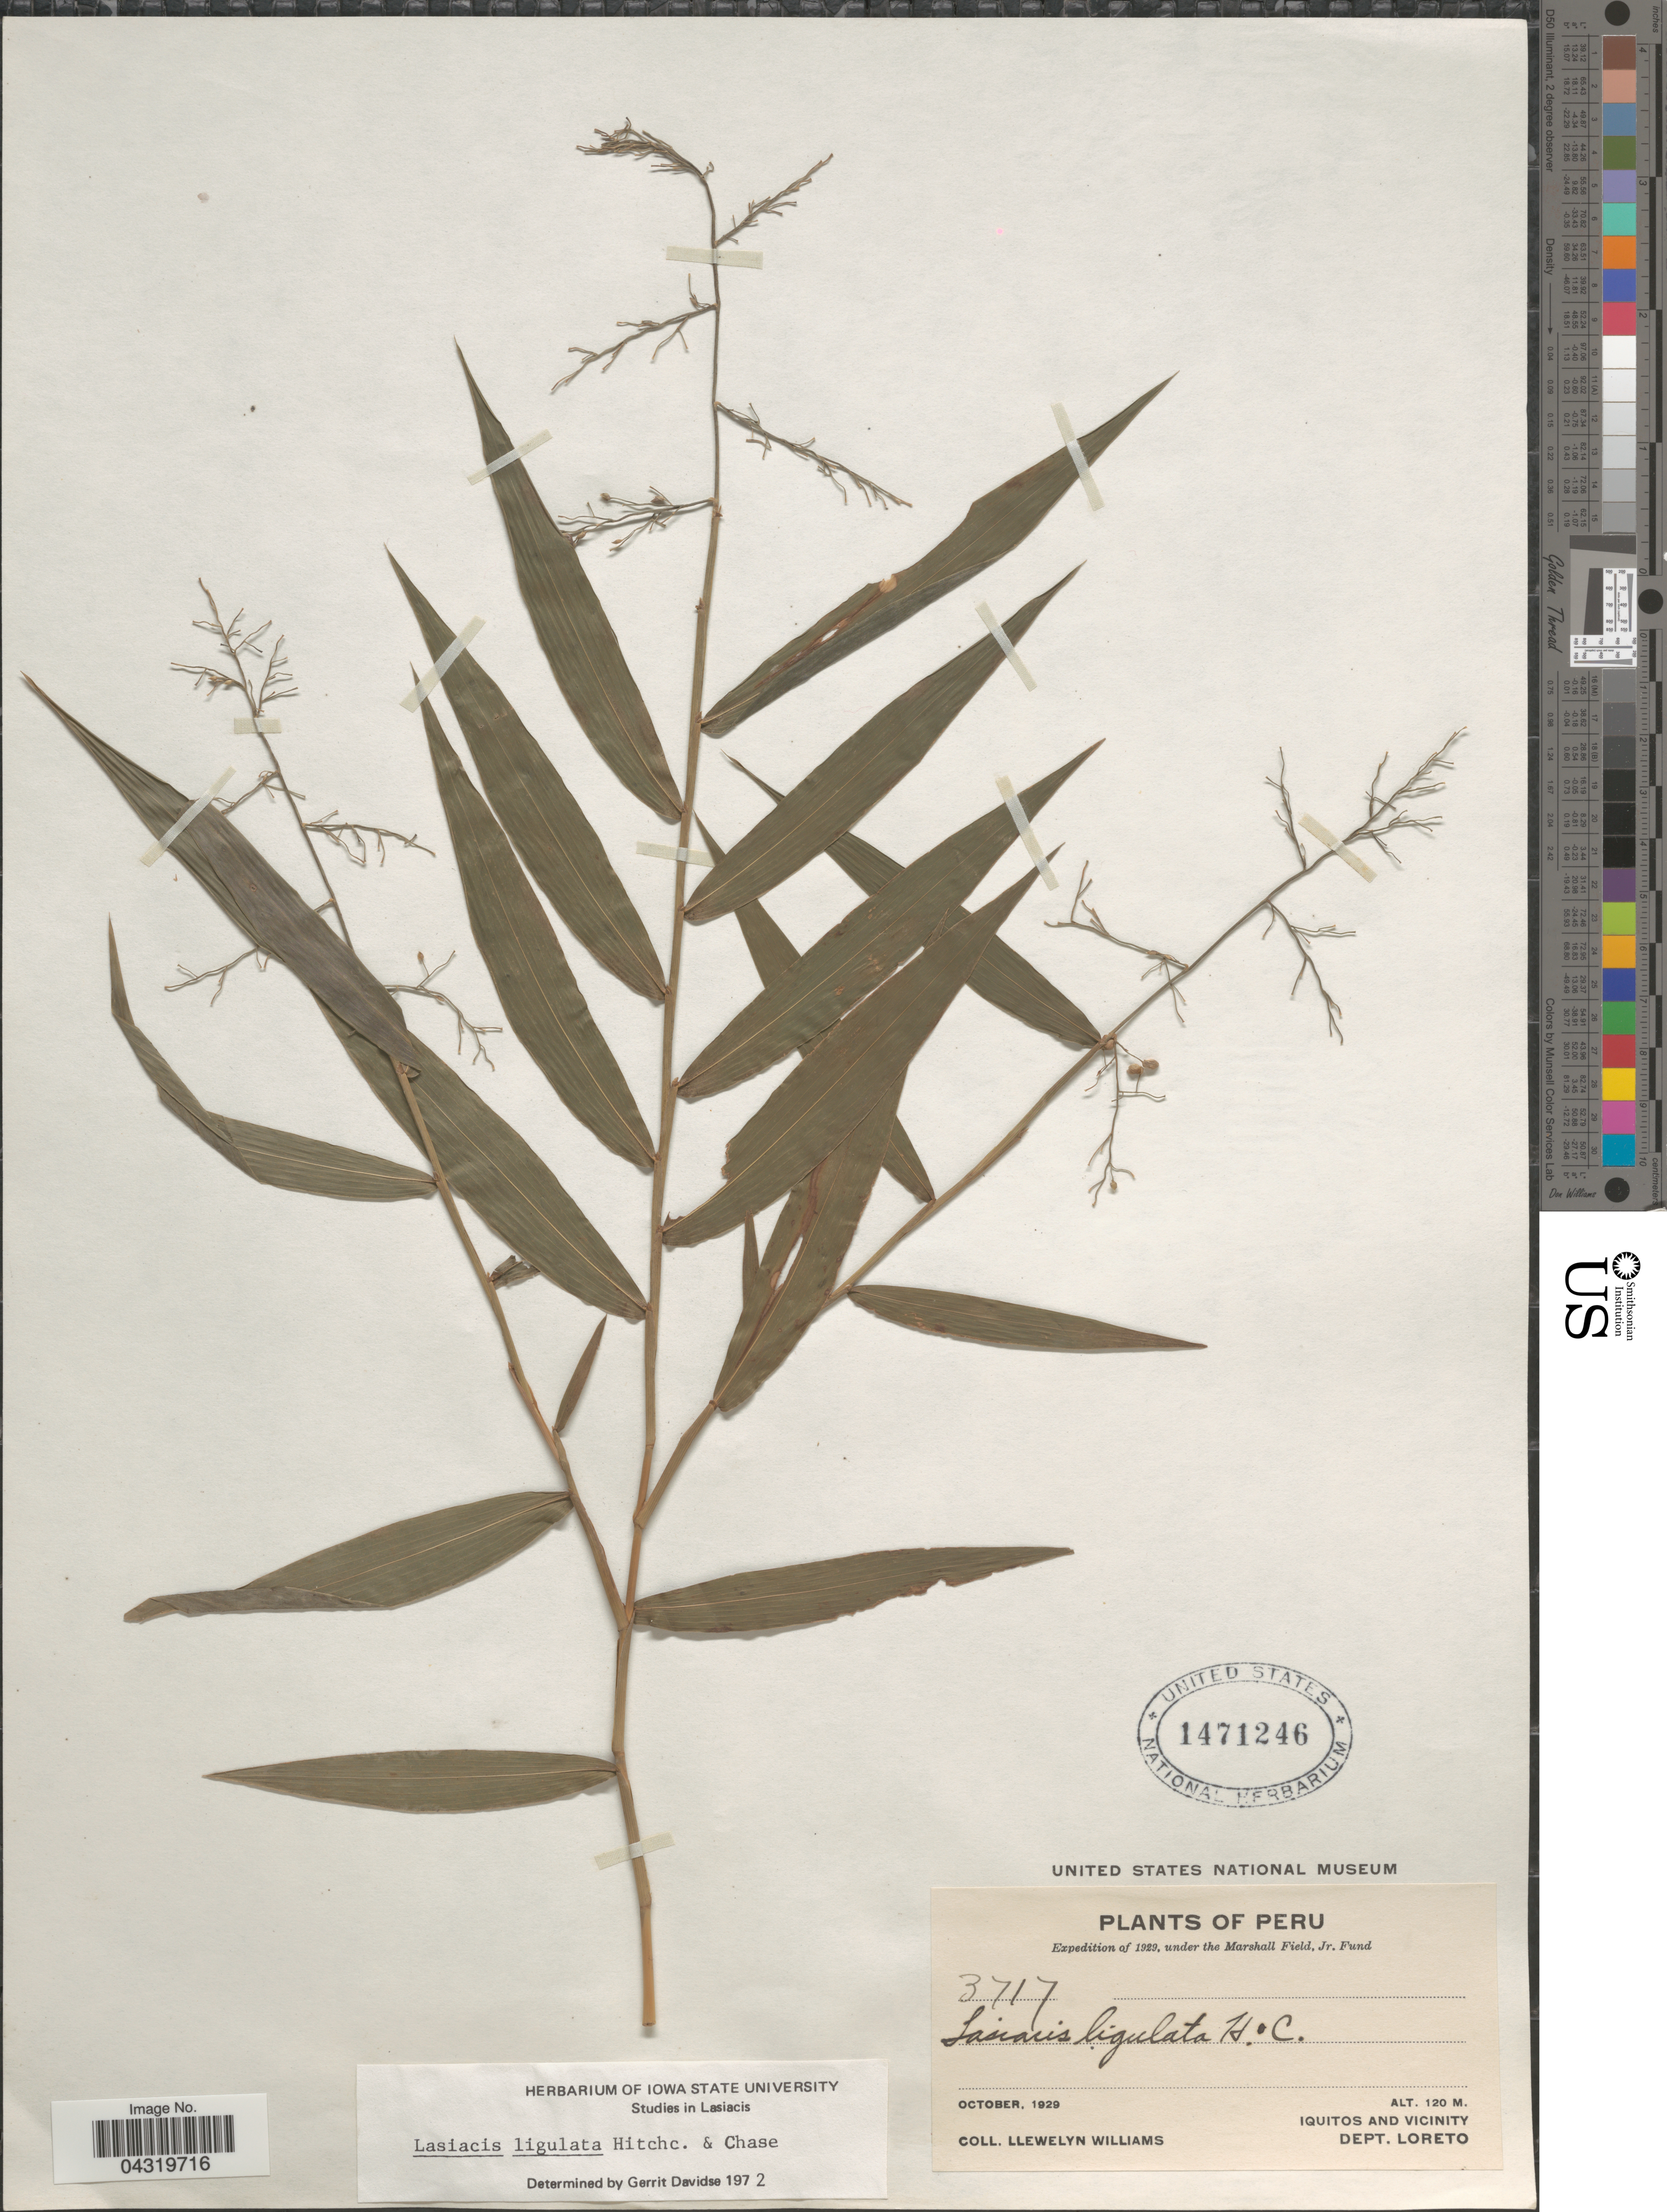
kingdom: Plantae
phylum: Tracheophyta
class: Liliopsida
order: Poales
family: Poaceae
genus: Lasiacis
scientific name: Lasiacis ligulata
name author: Hitchc. & Chase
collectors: Ll. Williams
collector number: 3717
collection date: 1929-10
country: Peru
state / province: Loreto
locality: Expedition of 1929. Iquitos and Vicinity. Dept. Loreto.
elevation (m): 120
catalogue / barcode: US 1471246